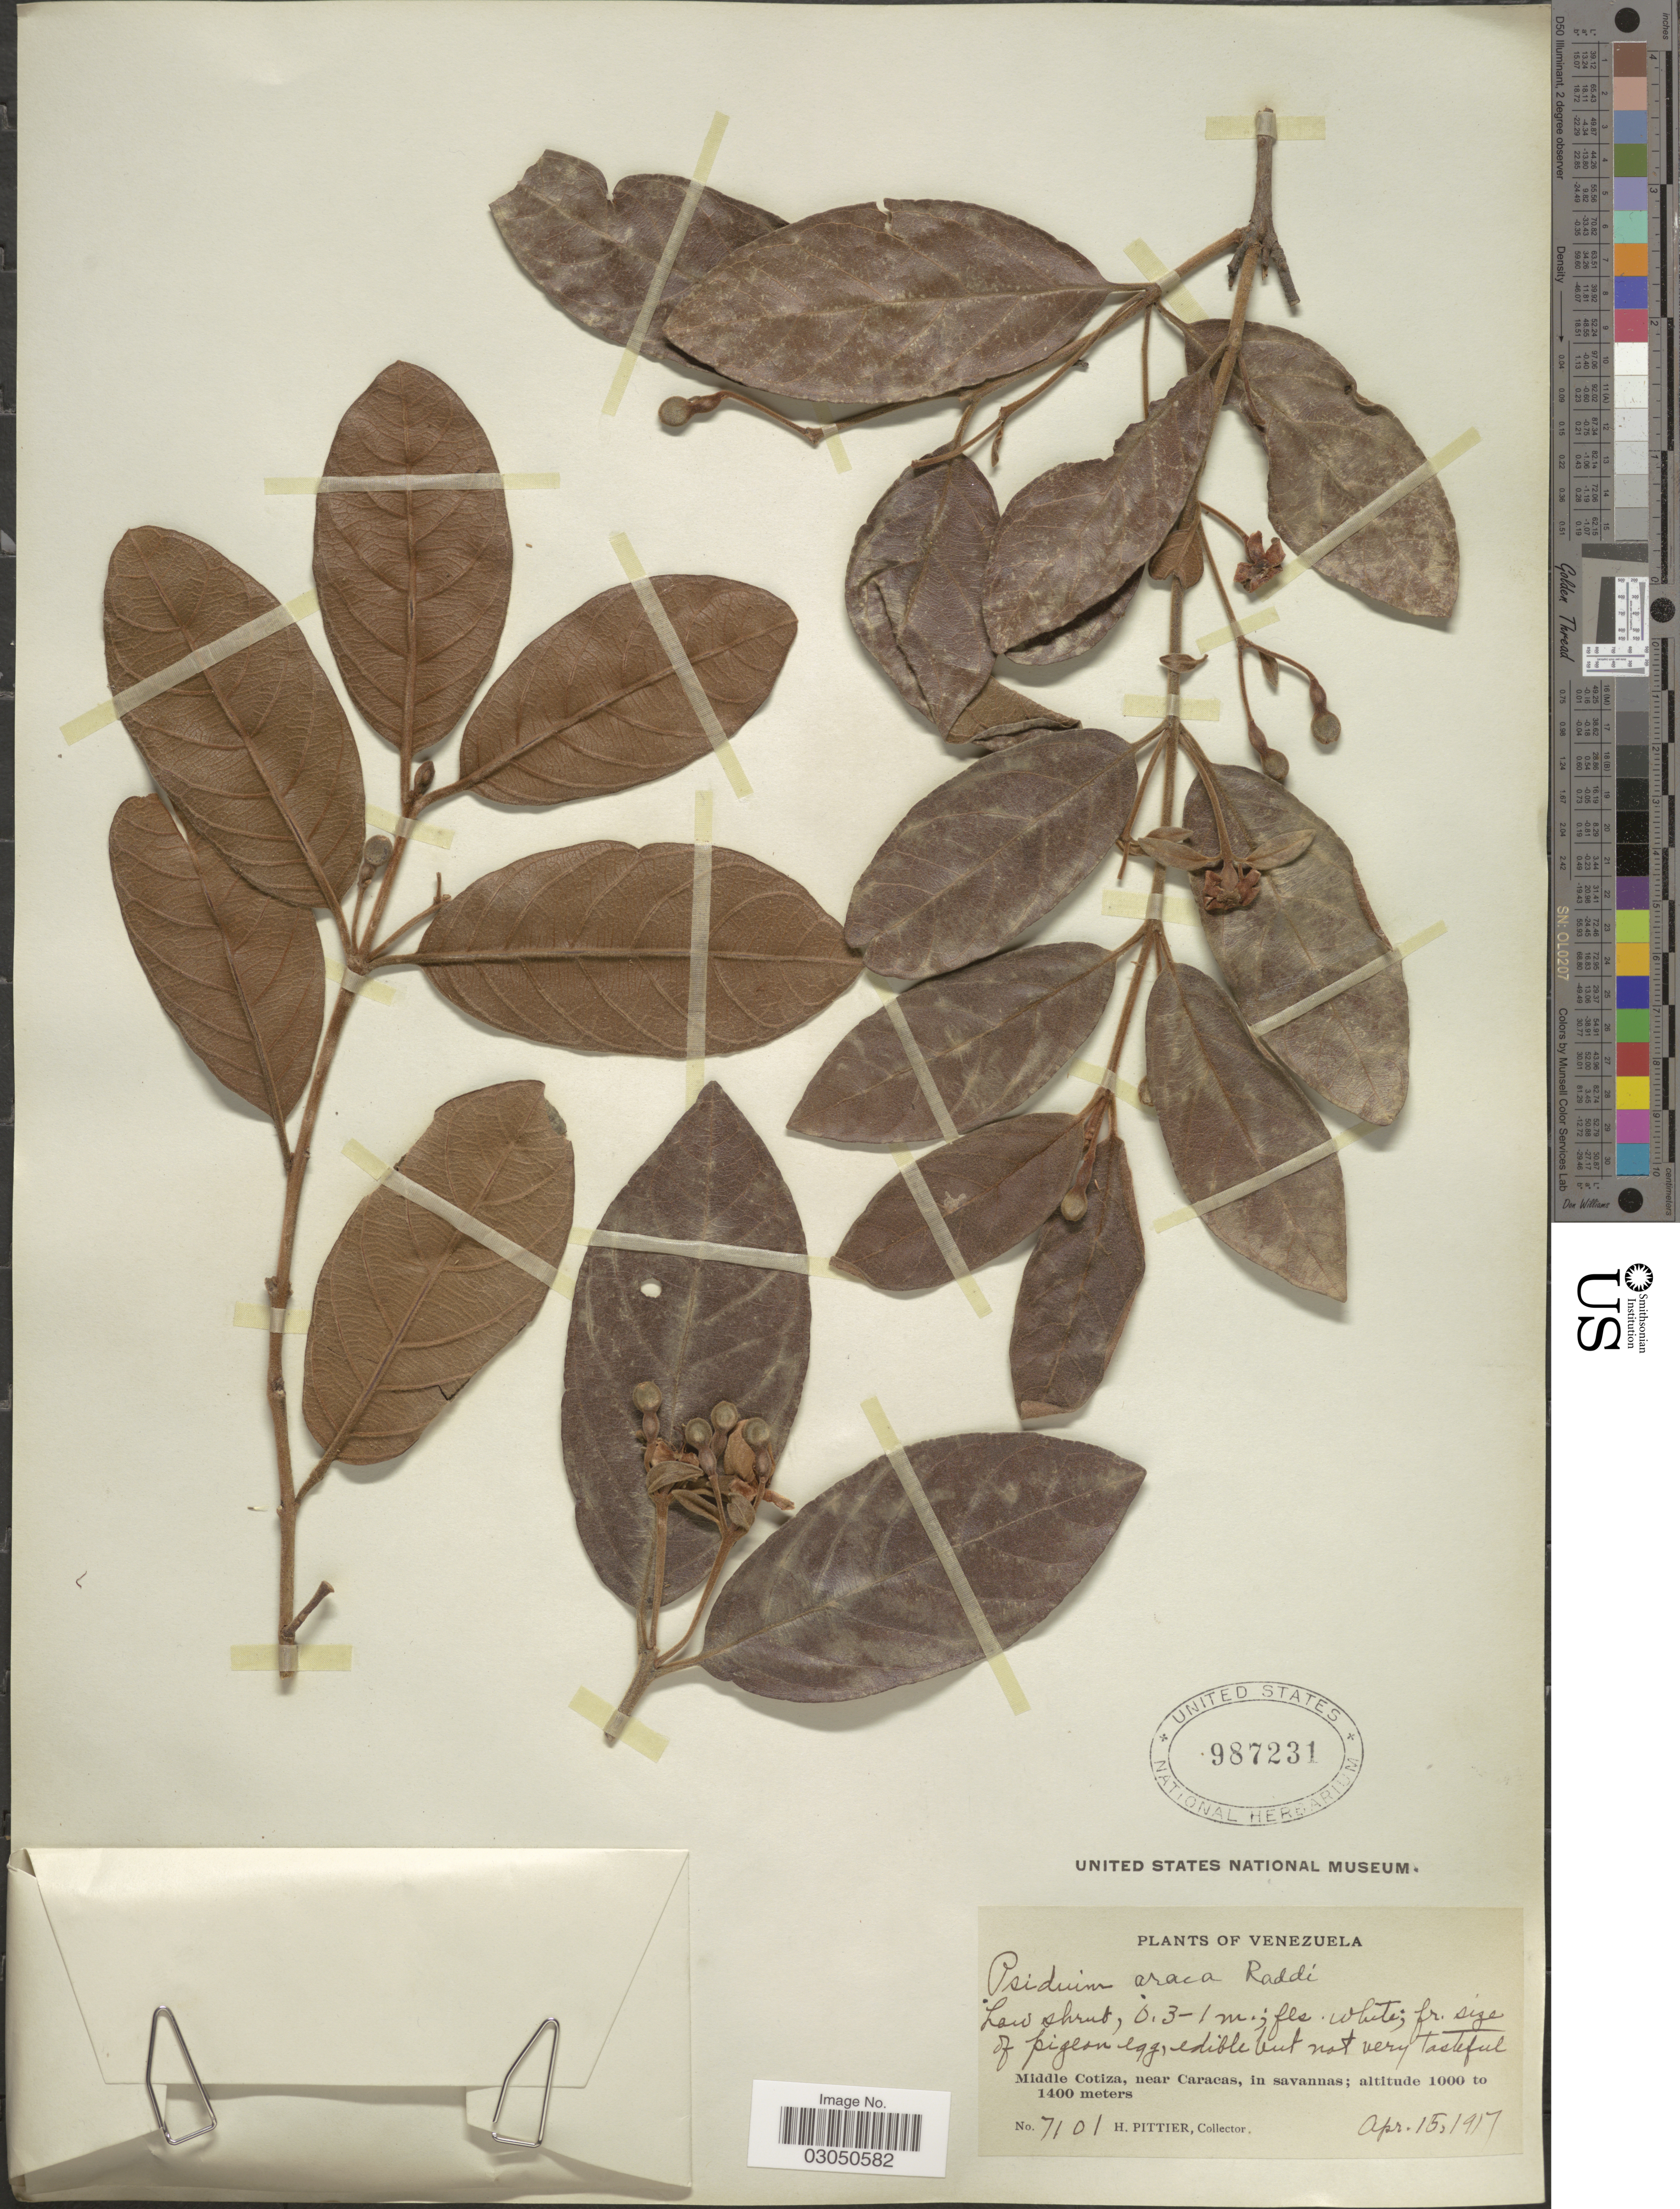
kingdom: Plantae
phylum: Tracheophyta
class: Magnoliopsida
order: Myrtales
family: Myrtaceae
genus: Psidium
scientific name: Psidium guineense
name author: Sw.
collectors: H. F. Pittier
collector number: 7101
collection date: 1917-04-15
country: Venezuela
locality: Middle Cotiza, near Caracas, in savannas.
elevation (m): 1000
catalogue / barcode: US 987231